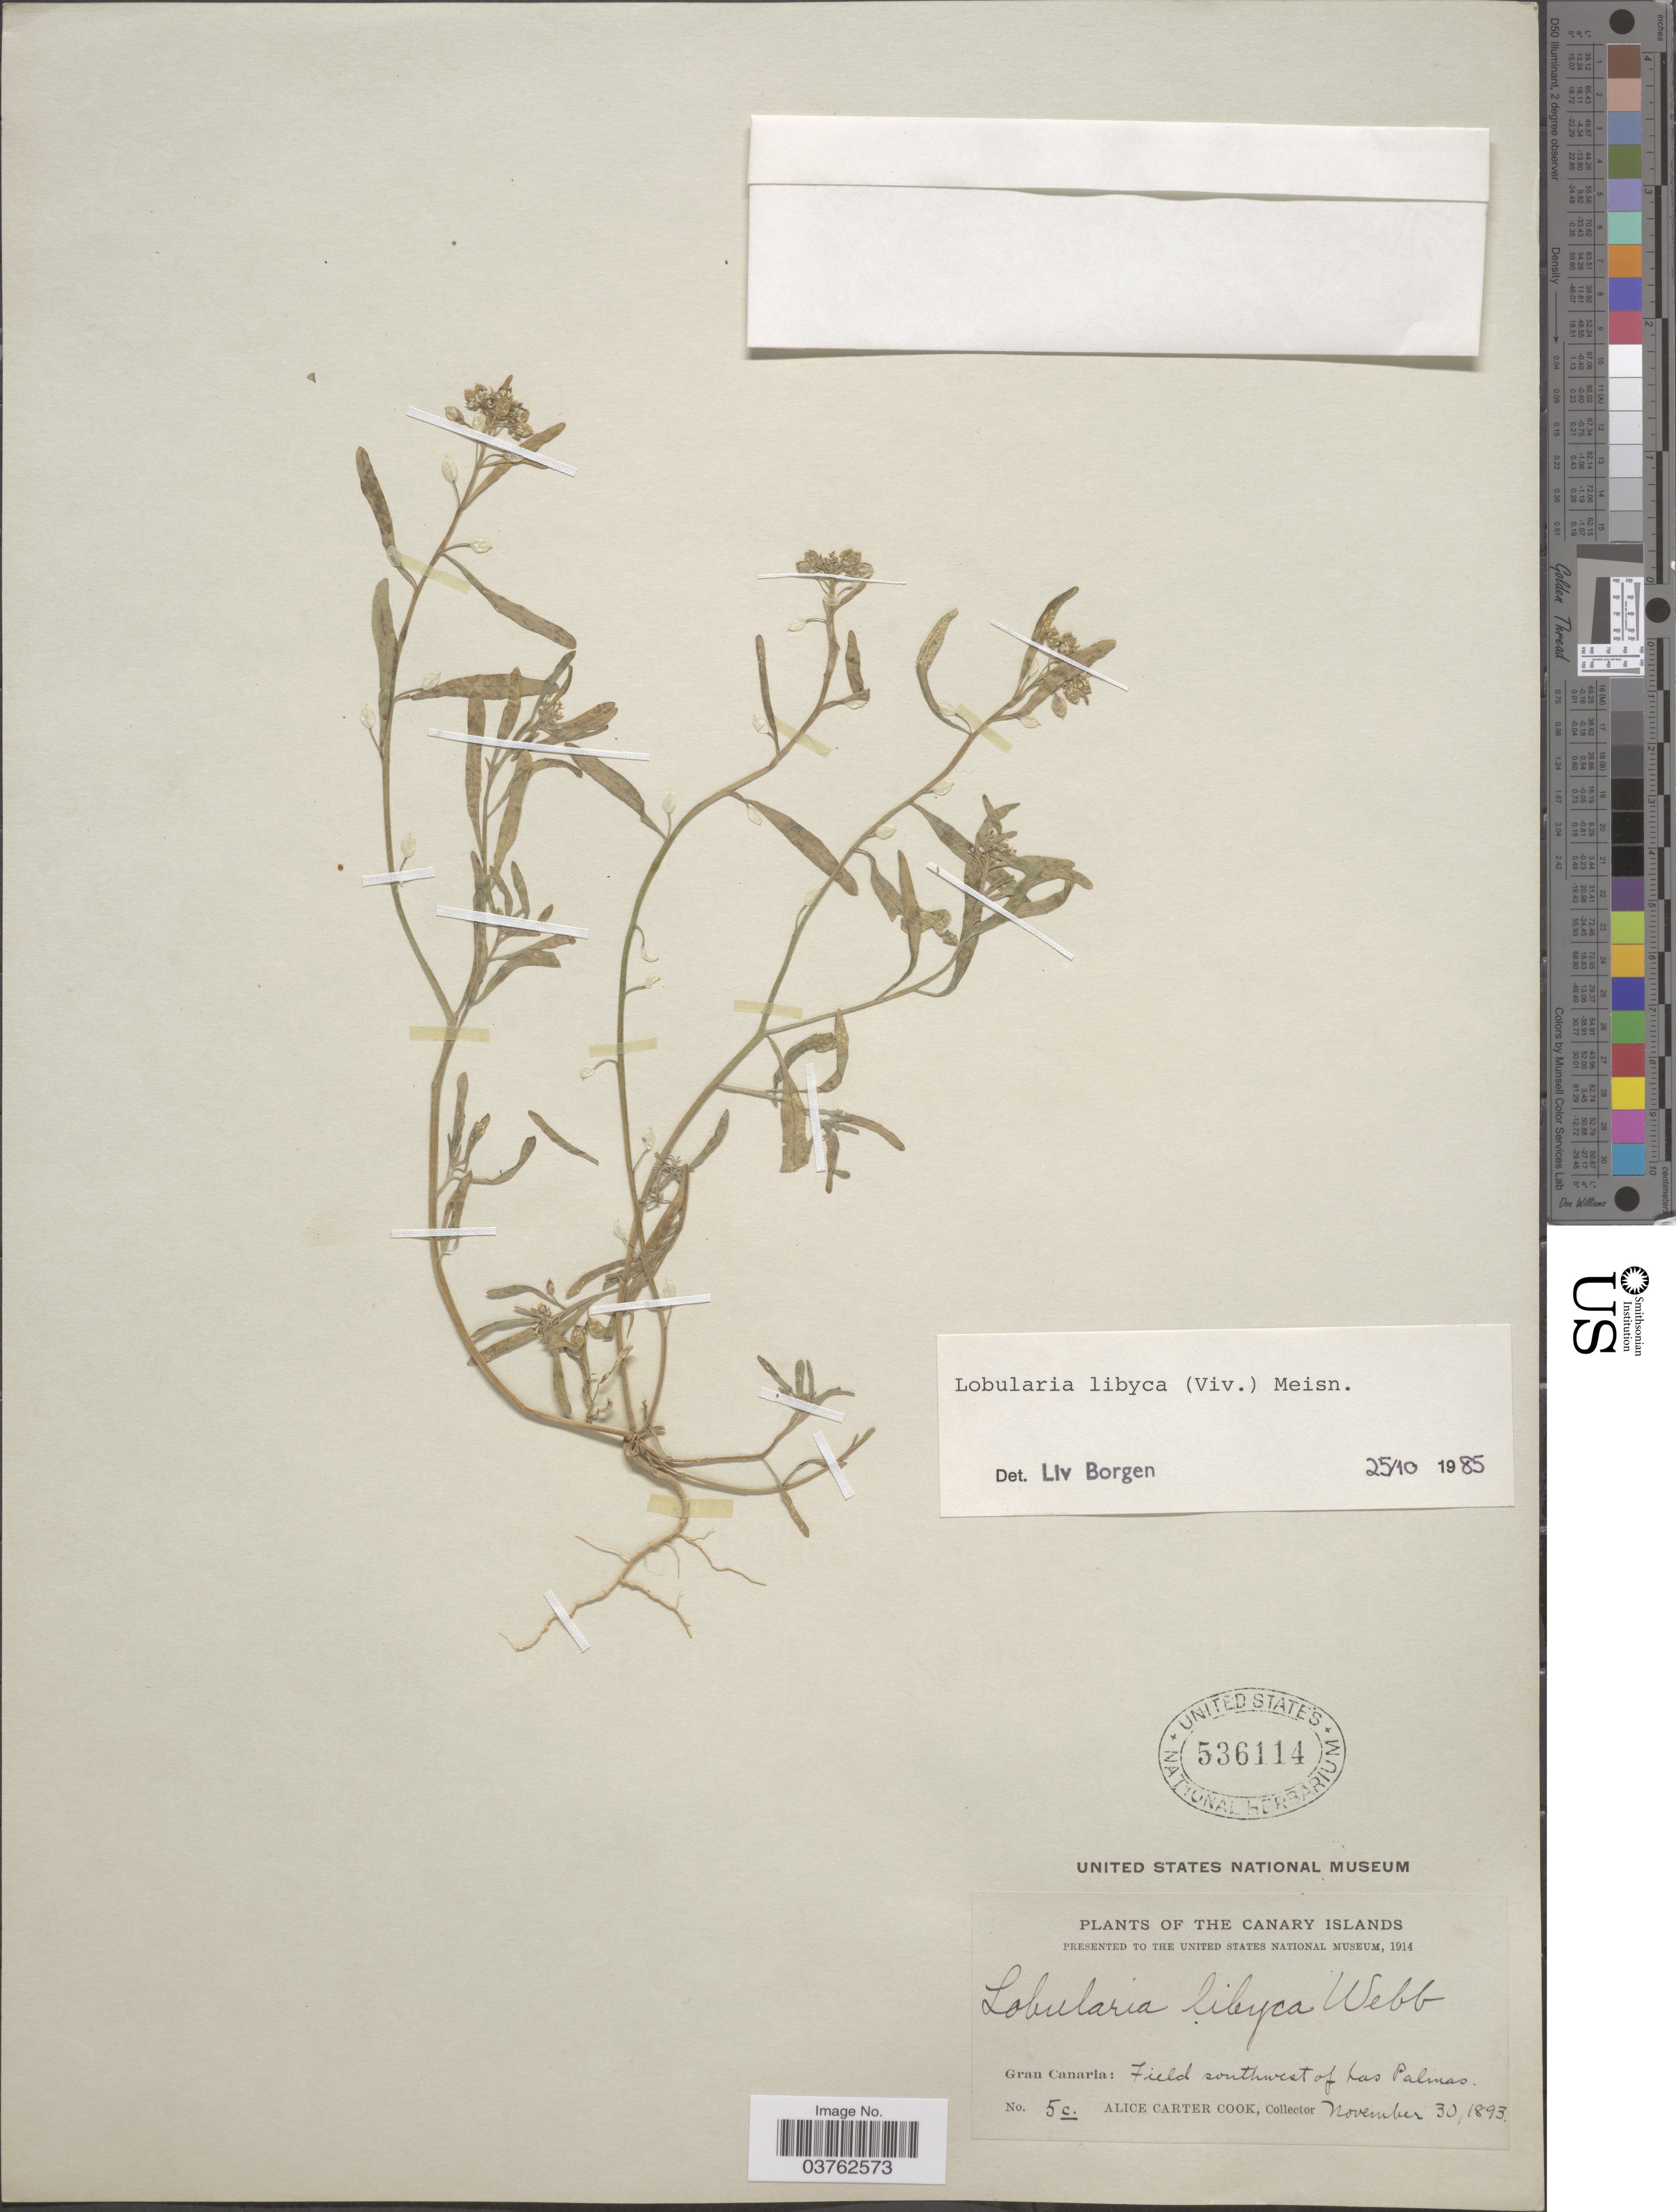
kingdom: Plantae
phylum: Tracheophyta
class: Magnoliopsida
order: Brassicales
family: Brassicaceae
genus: Lobularia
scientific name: Lobularia libyca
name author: (Viv.) Meisn.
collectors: Alice C. Cook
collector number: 5c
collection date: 1893-11-30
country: Spain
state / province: Canarias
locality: Canary Islands. Gran Canaria: Field southwest of Las Palmas.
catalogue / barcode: US 536114